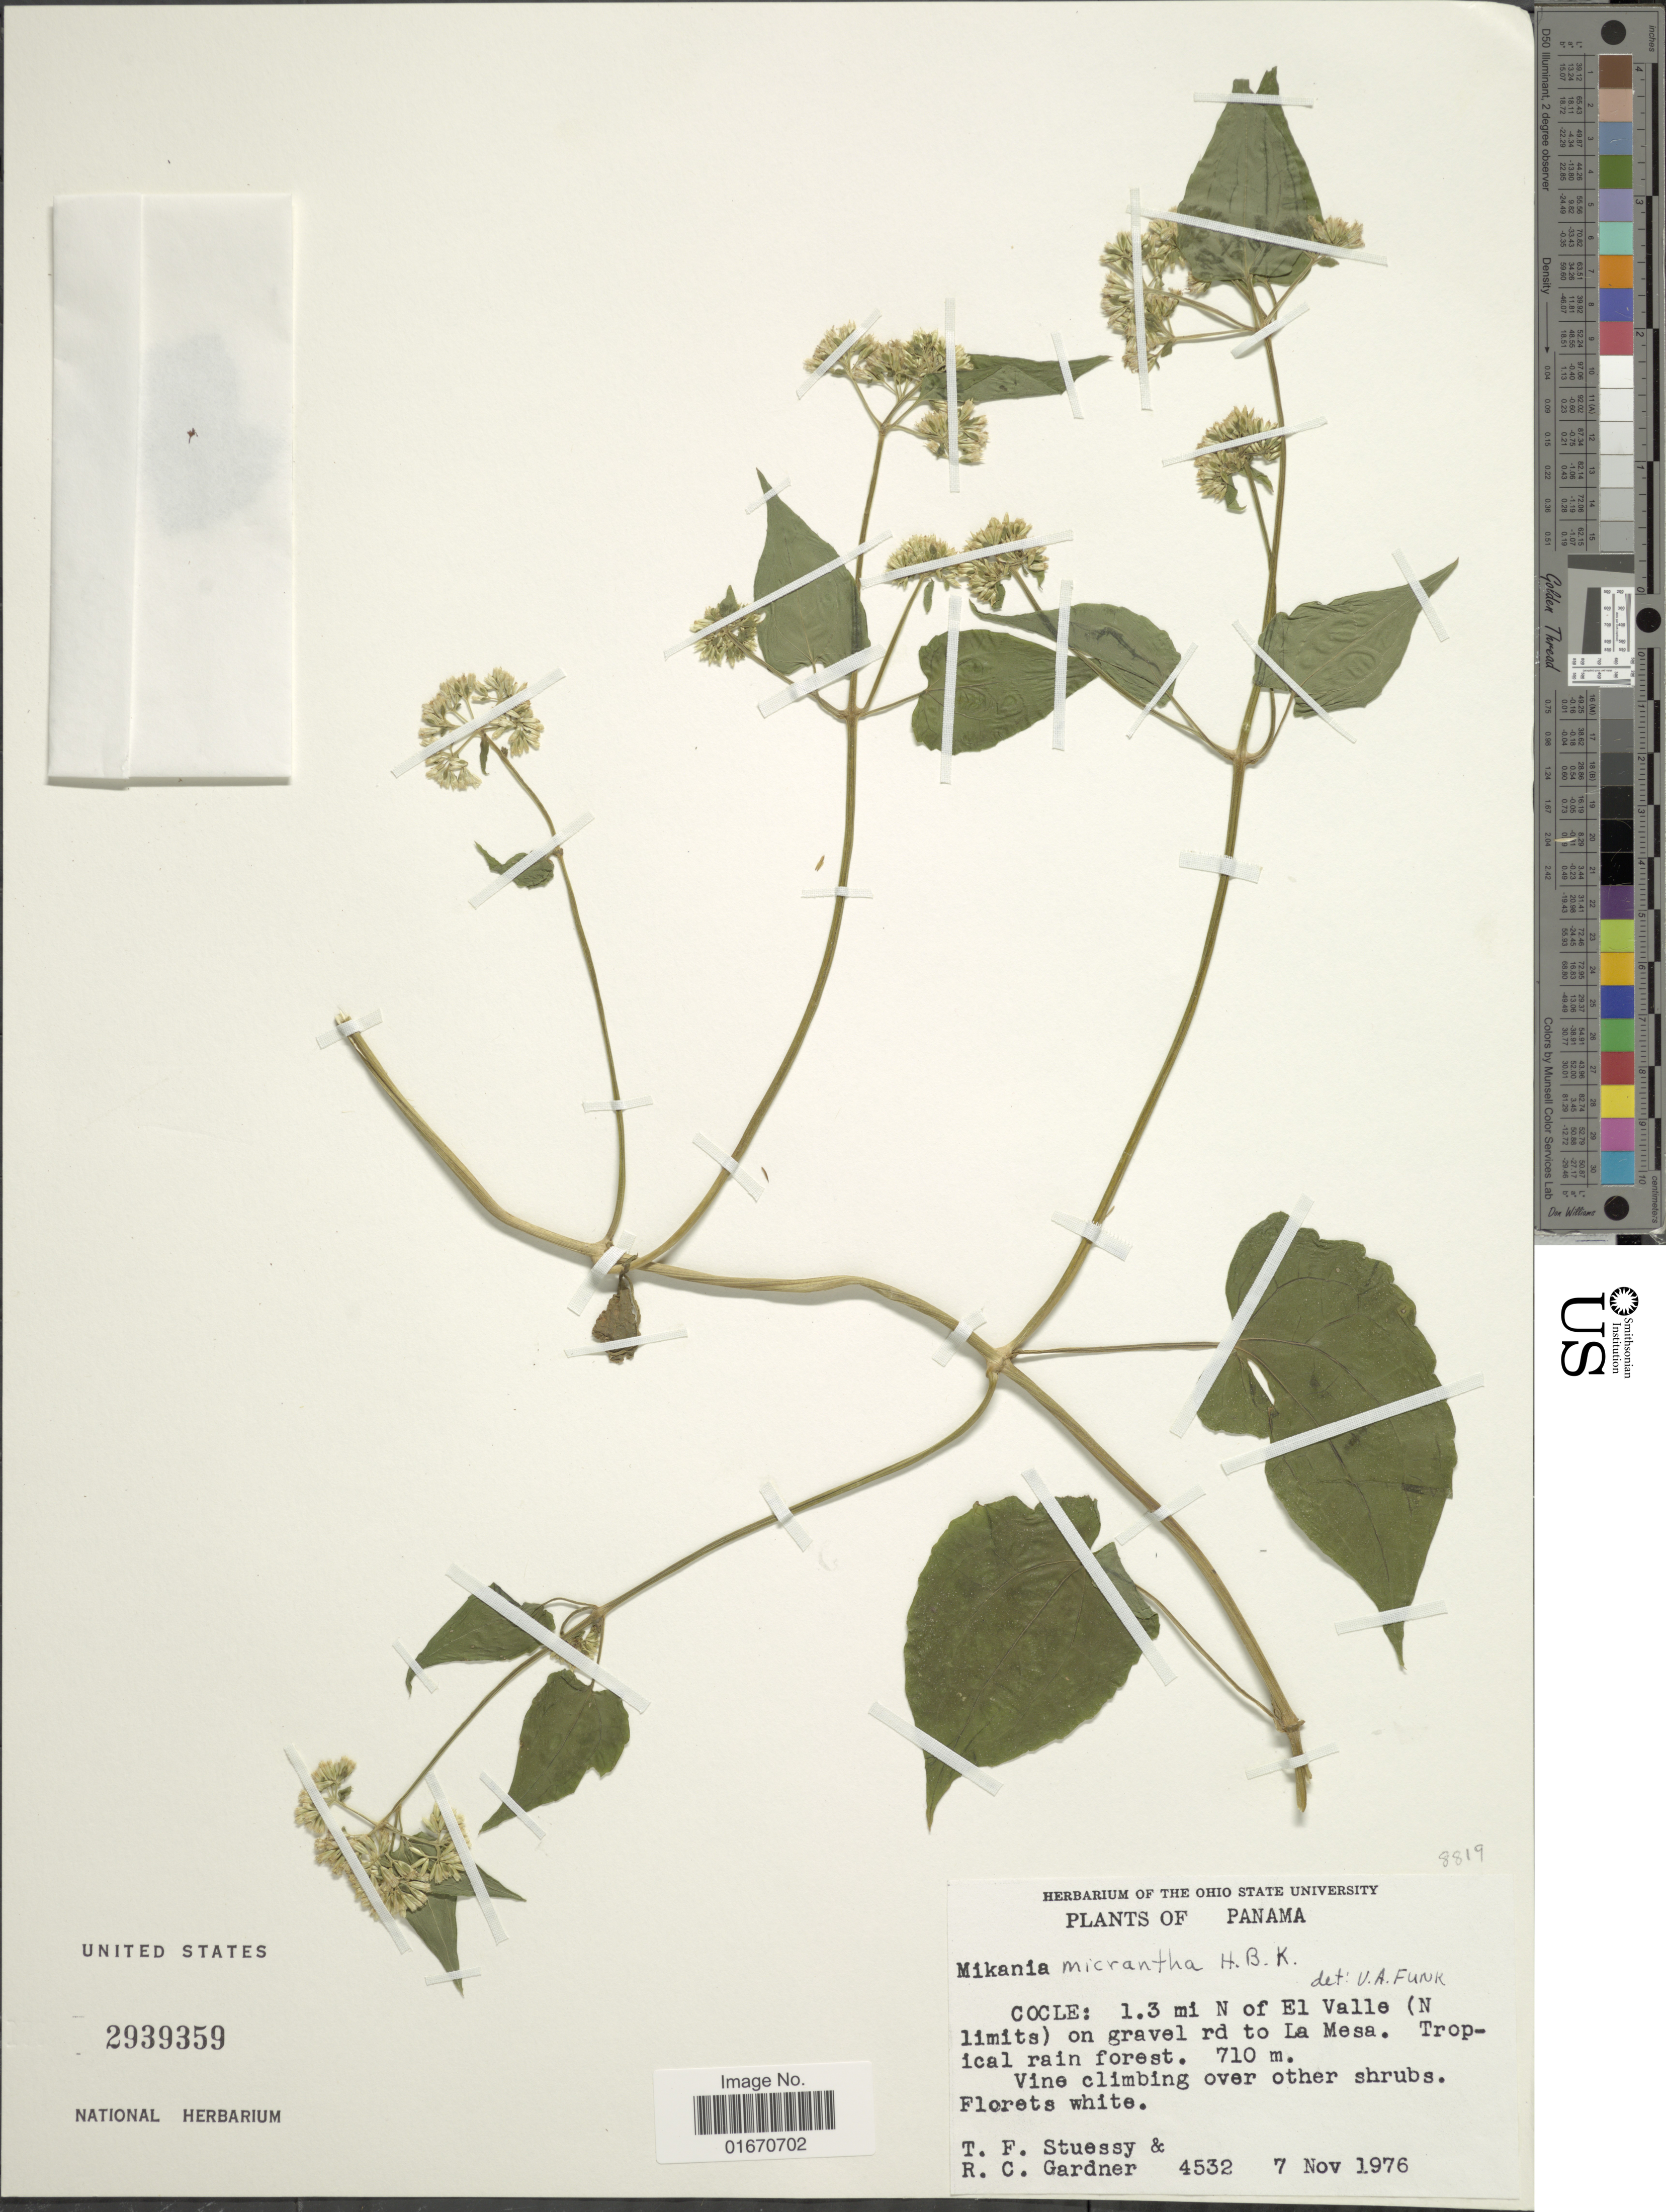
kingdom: Plantae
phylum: Tracheophyta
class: Magnoliopsida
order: Asterales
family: Asteraceae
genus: Mikania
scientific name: Mikania micrantha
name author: Kunth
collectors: T. Stuessy & R. C. Gardner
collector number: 4532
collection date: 1976-11-07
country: Panama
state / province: Coclé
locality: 1.3 mi N of El Valle (N limits) on gravel rd to La Mesa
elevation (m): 710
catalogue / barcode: US 2939359